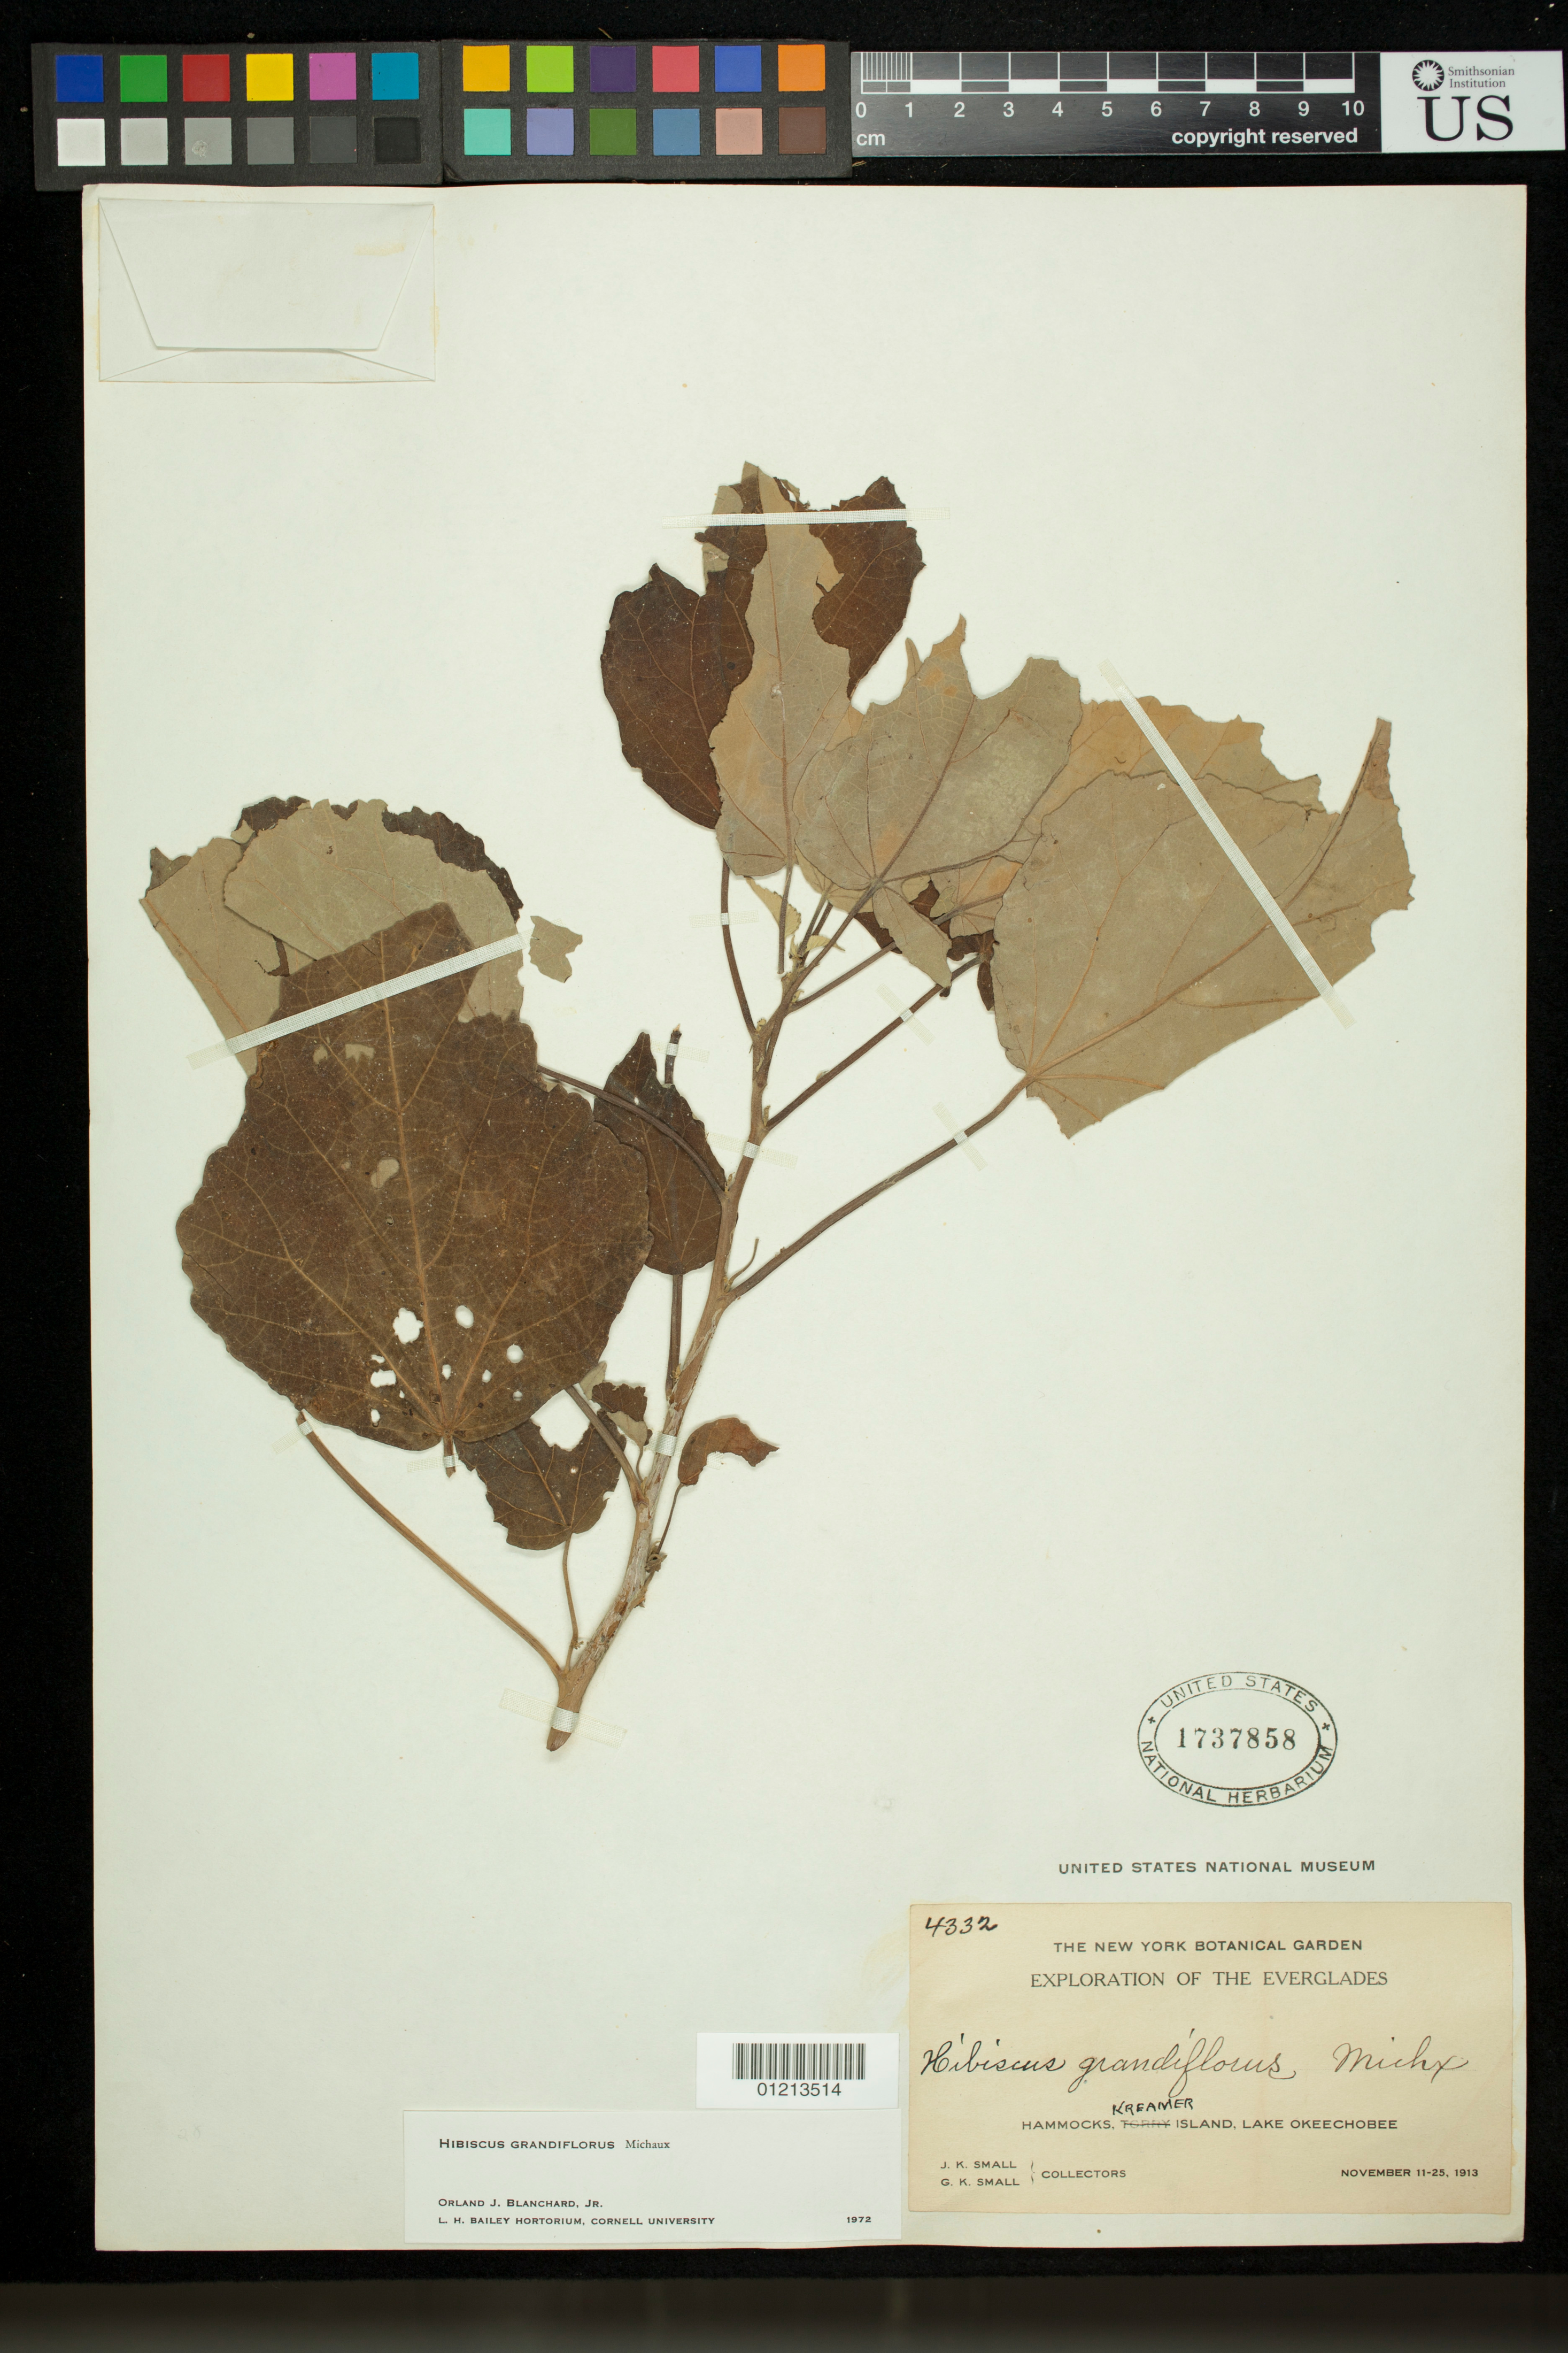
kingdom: Plantae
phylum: Tracheophyta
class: Magnoliopsida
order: Malvales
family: Malvaceae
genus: Hibiscus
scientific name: Hibiscus grandiflorus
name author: Michx.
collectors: J. K. Small & G. K. Small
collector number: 4332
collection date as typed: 11 Nov 1913 to 25 Nov 1913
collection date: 1913-11-11/1913-11-25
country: United States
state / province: Florida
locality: Everglades: Hammocks, Kreame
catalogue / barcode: US 1737858